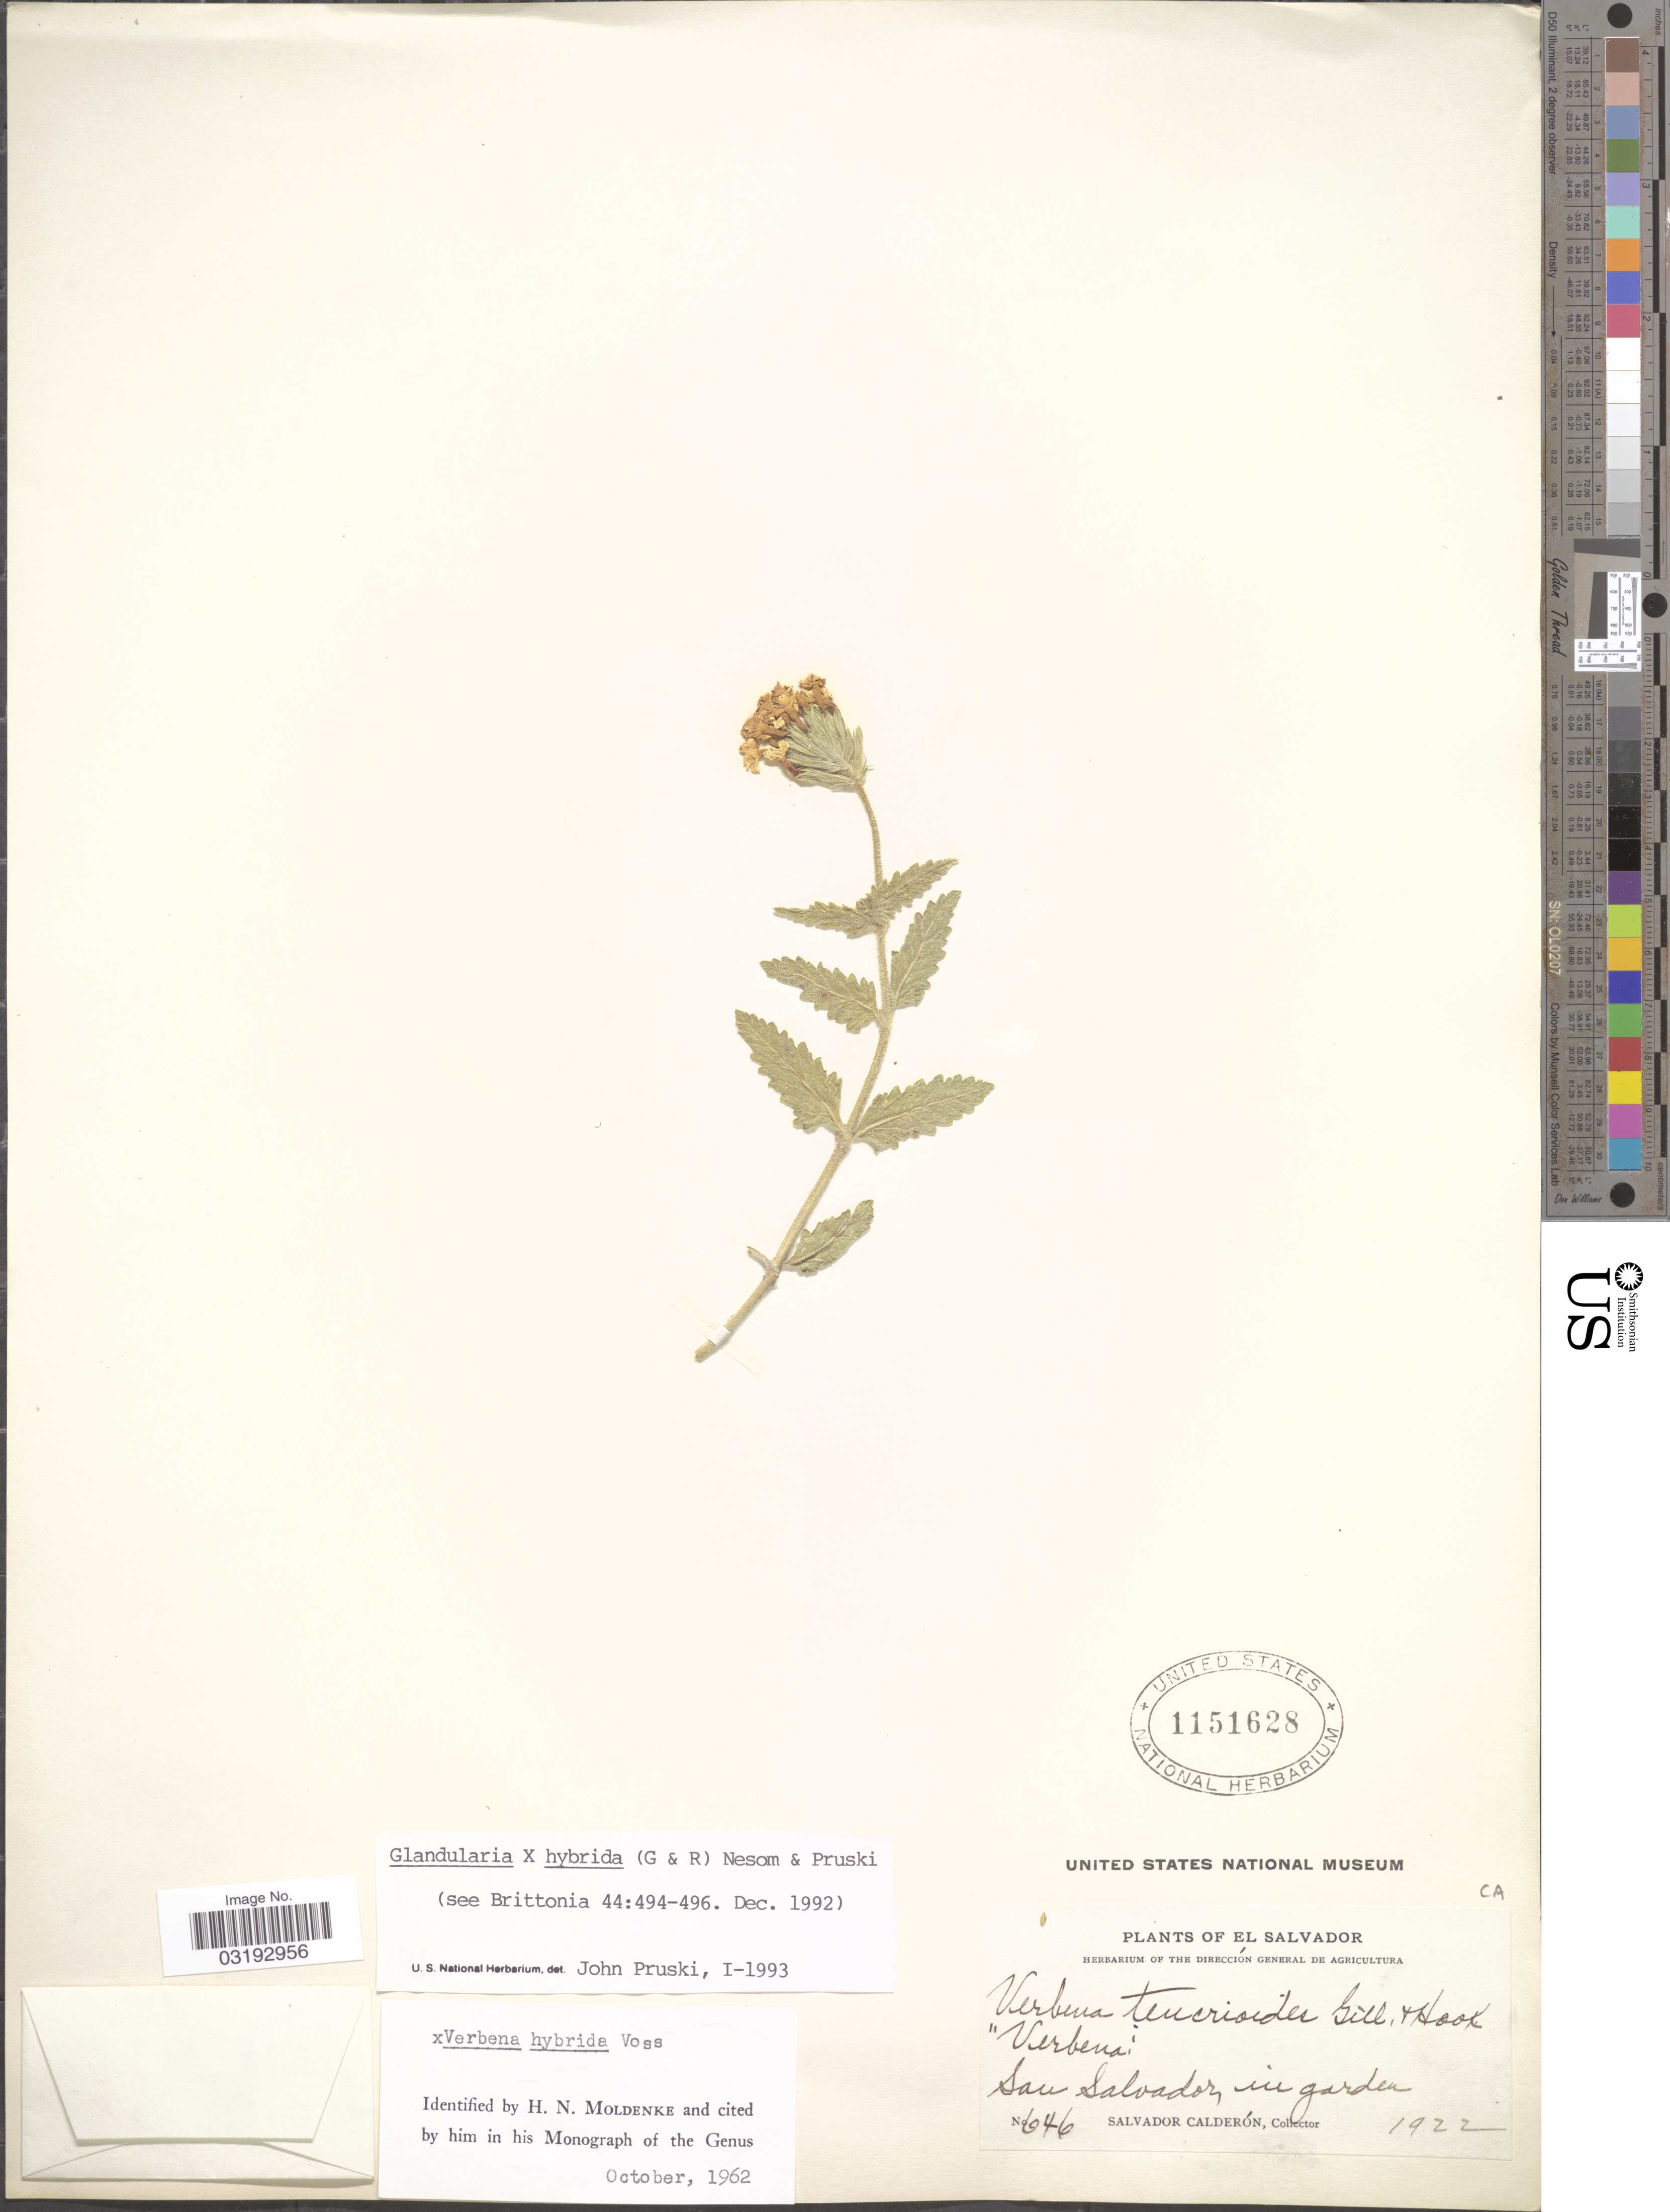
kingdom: Plantae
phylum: Tracheophyta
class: Magnoliopsida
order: Lamiales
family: Verbenaceae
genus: Verbena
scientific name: Verbena hybrida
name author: Groenland & Rümpler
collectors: S. Calderón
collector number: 646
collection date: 1922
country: El Salvador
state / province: San Salvador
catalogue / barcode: US 1151628